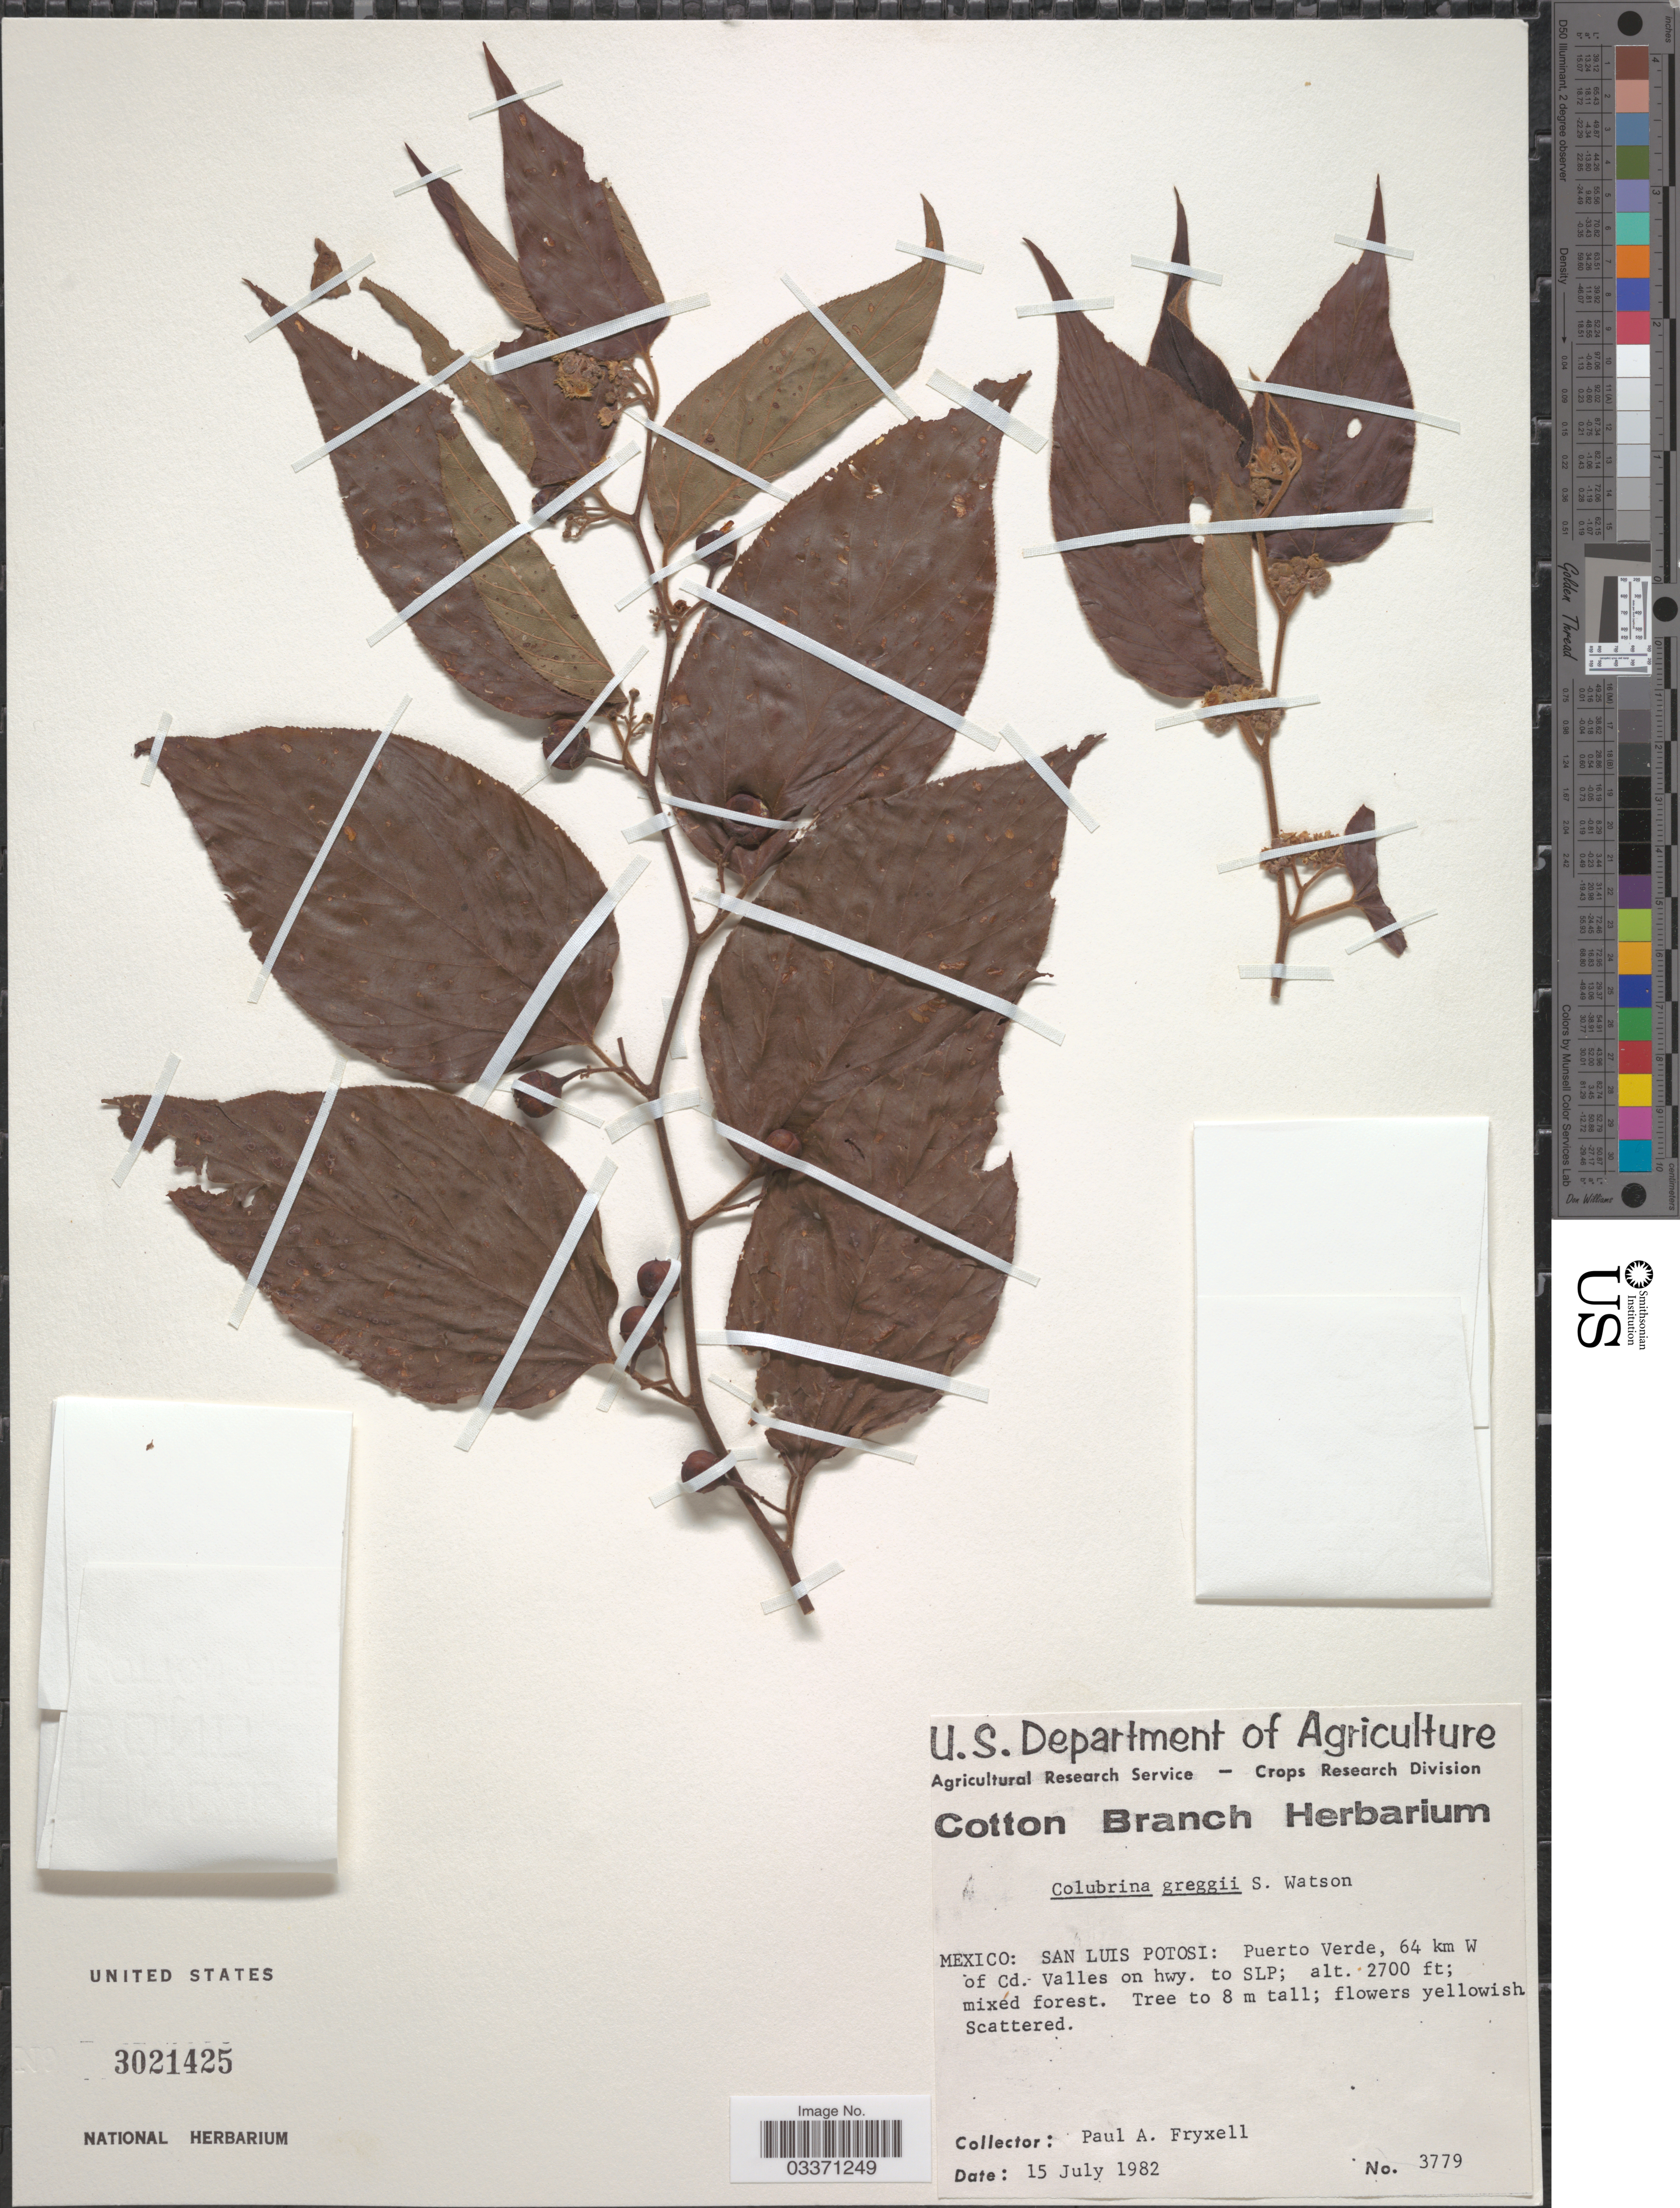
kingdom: Plantae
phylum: Tracheophyta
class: Magnoliopsida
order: Rosales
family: Rhamnaceae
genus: Colubrina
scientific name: Colubrina greggii var. greggii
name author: S. Watson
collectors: P. A. Fryxell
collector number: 3779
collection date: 1982-07-15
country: Mexico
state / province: San Luis Potosí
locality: Puerto Verde, 64 km W of Cd. Valles on hwy. to SLP.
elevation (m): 823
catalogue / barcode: US 3021425